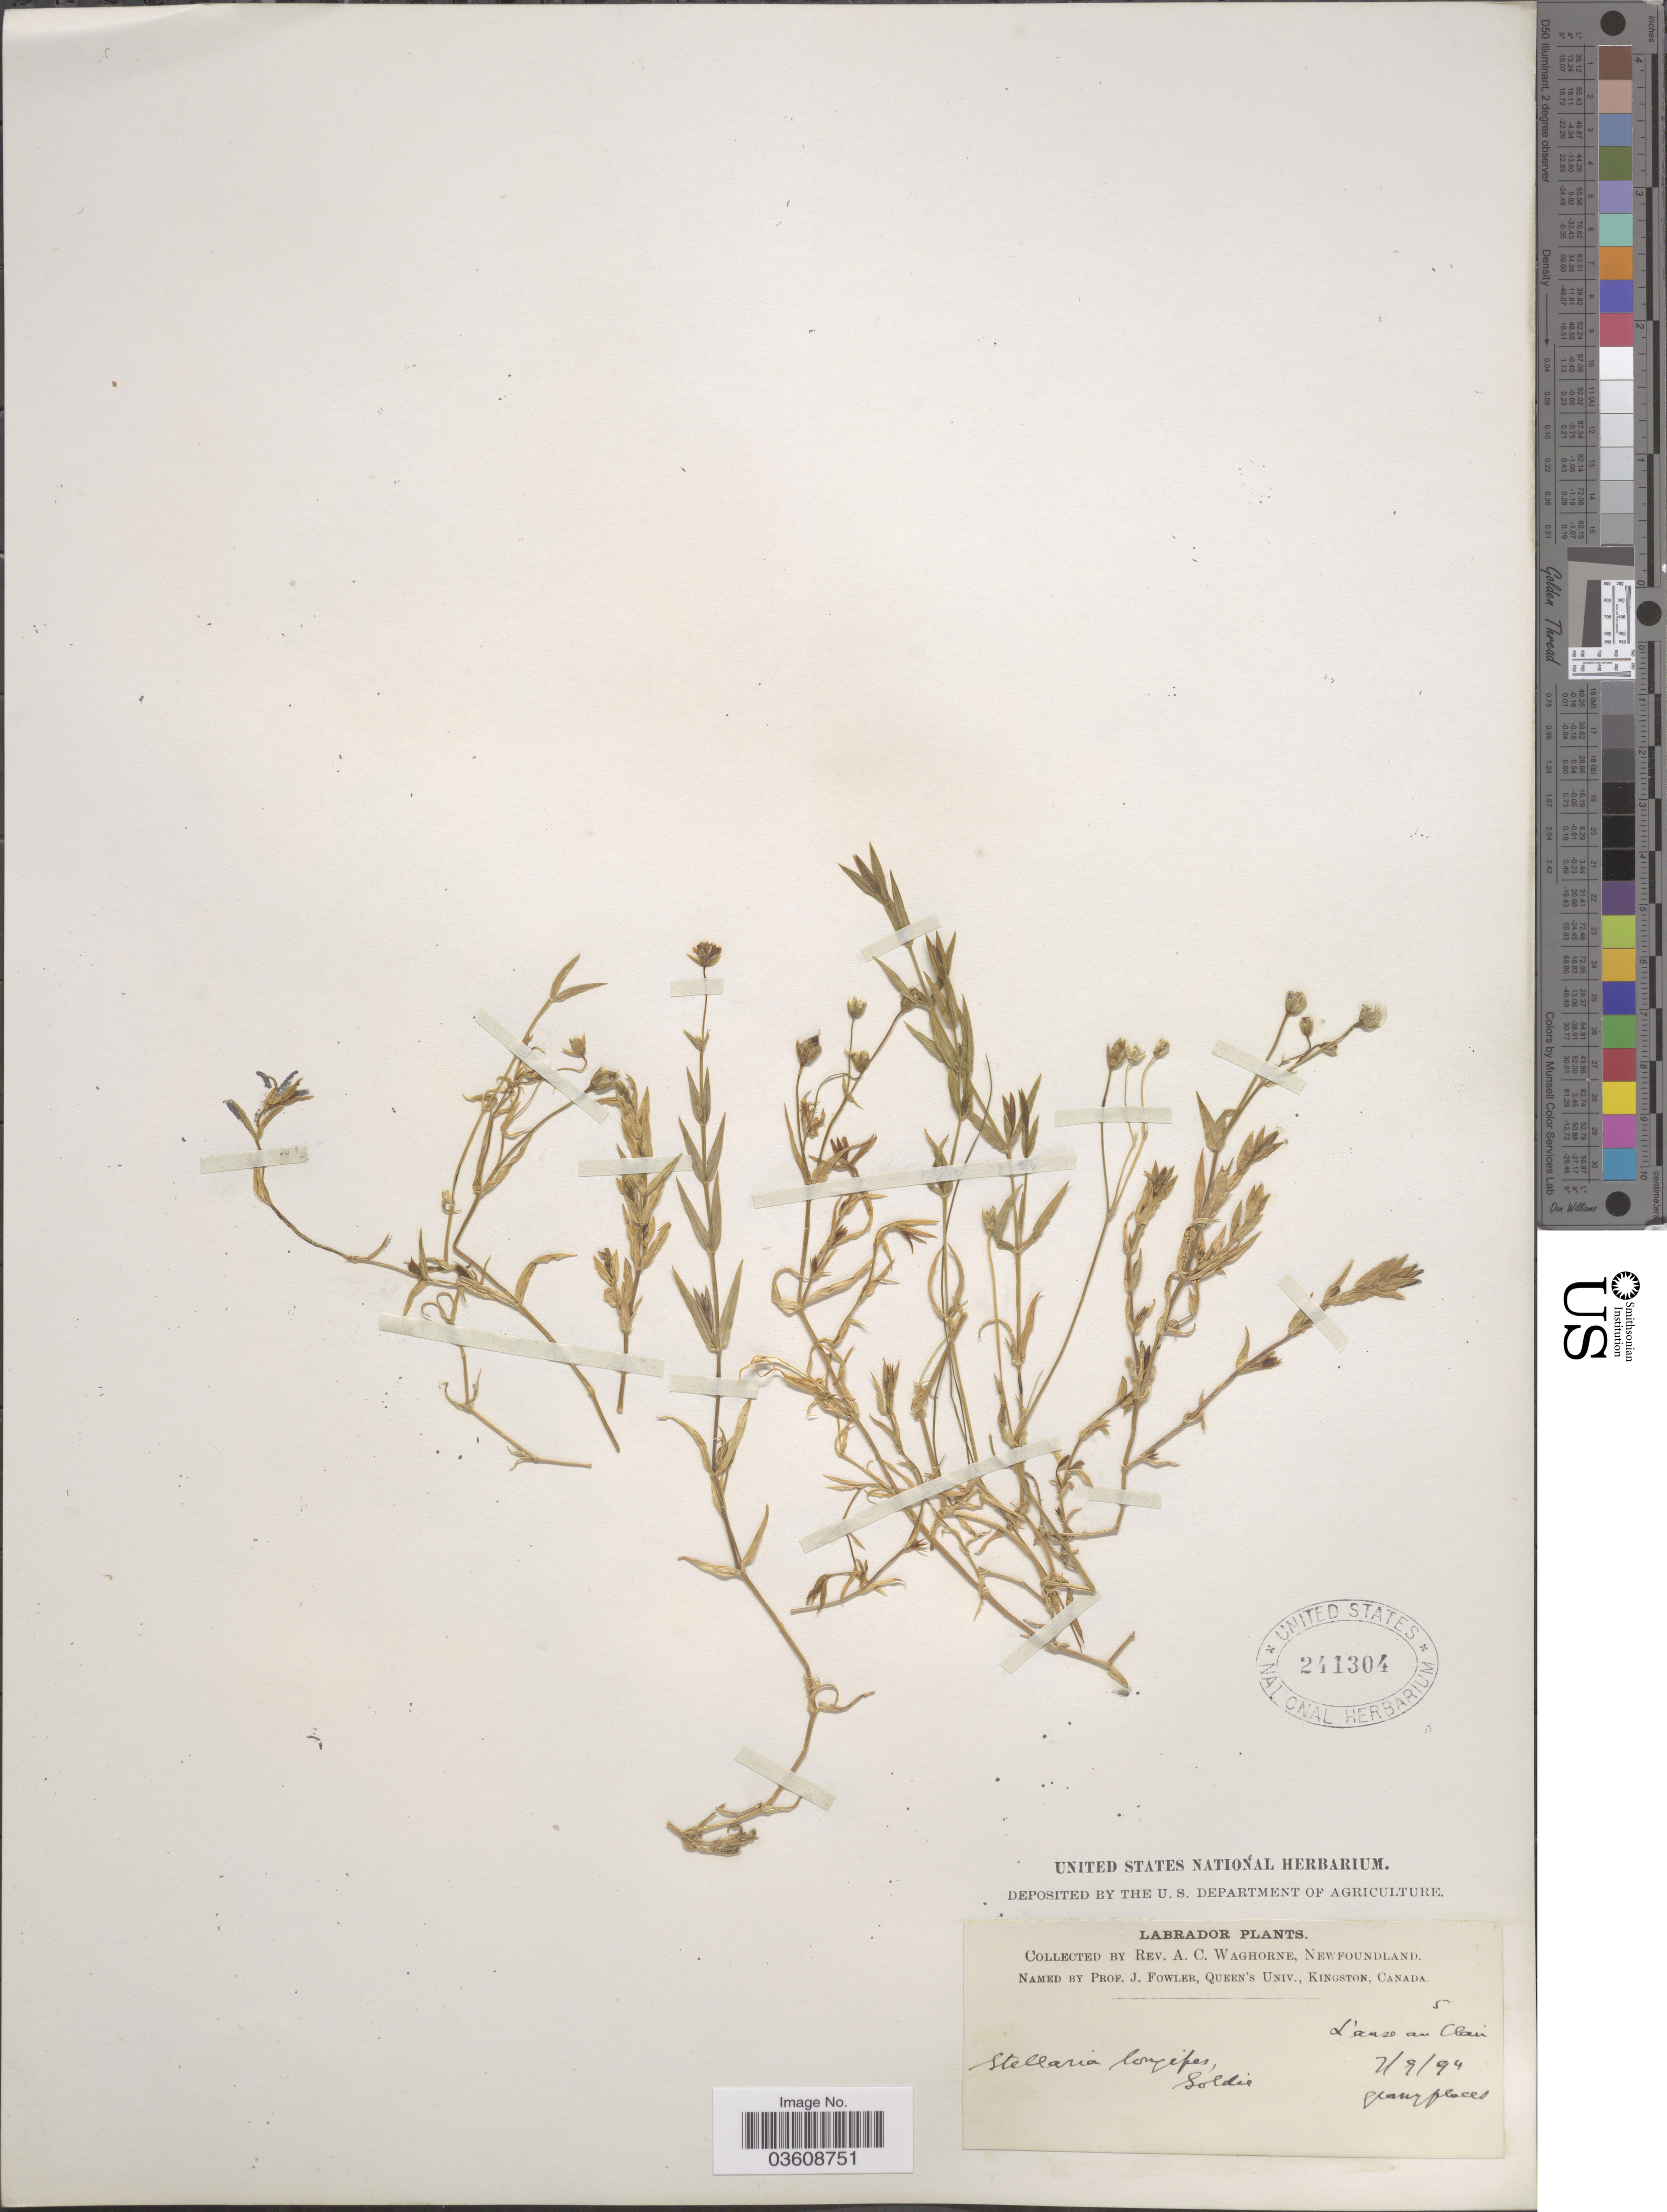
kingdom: Plantae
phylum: Tracheophyta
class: Magnoliopsida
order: Caryophyllales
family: Caryophyllaceae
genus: Stellaria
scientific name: Stellaria longipes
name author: Goldie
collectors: A. Waghorne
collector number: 5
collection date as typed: Transcribed d/m/y: 7/9/94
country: Canada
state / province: Newfoundland and Labrador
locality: Labrador. L'anse au Clair.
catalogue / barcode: US 241304